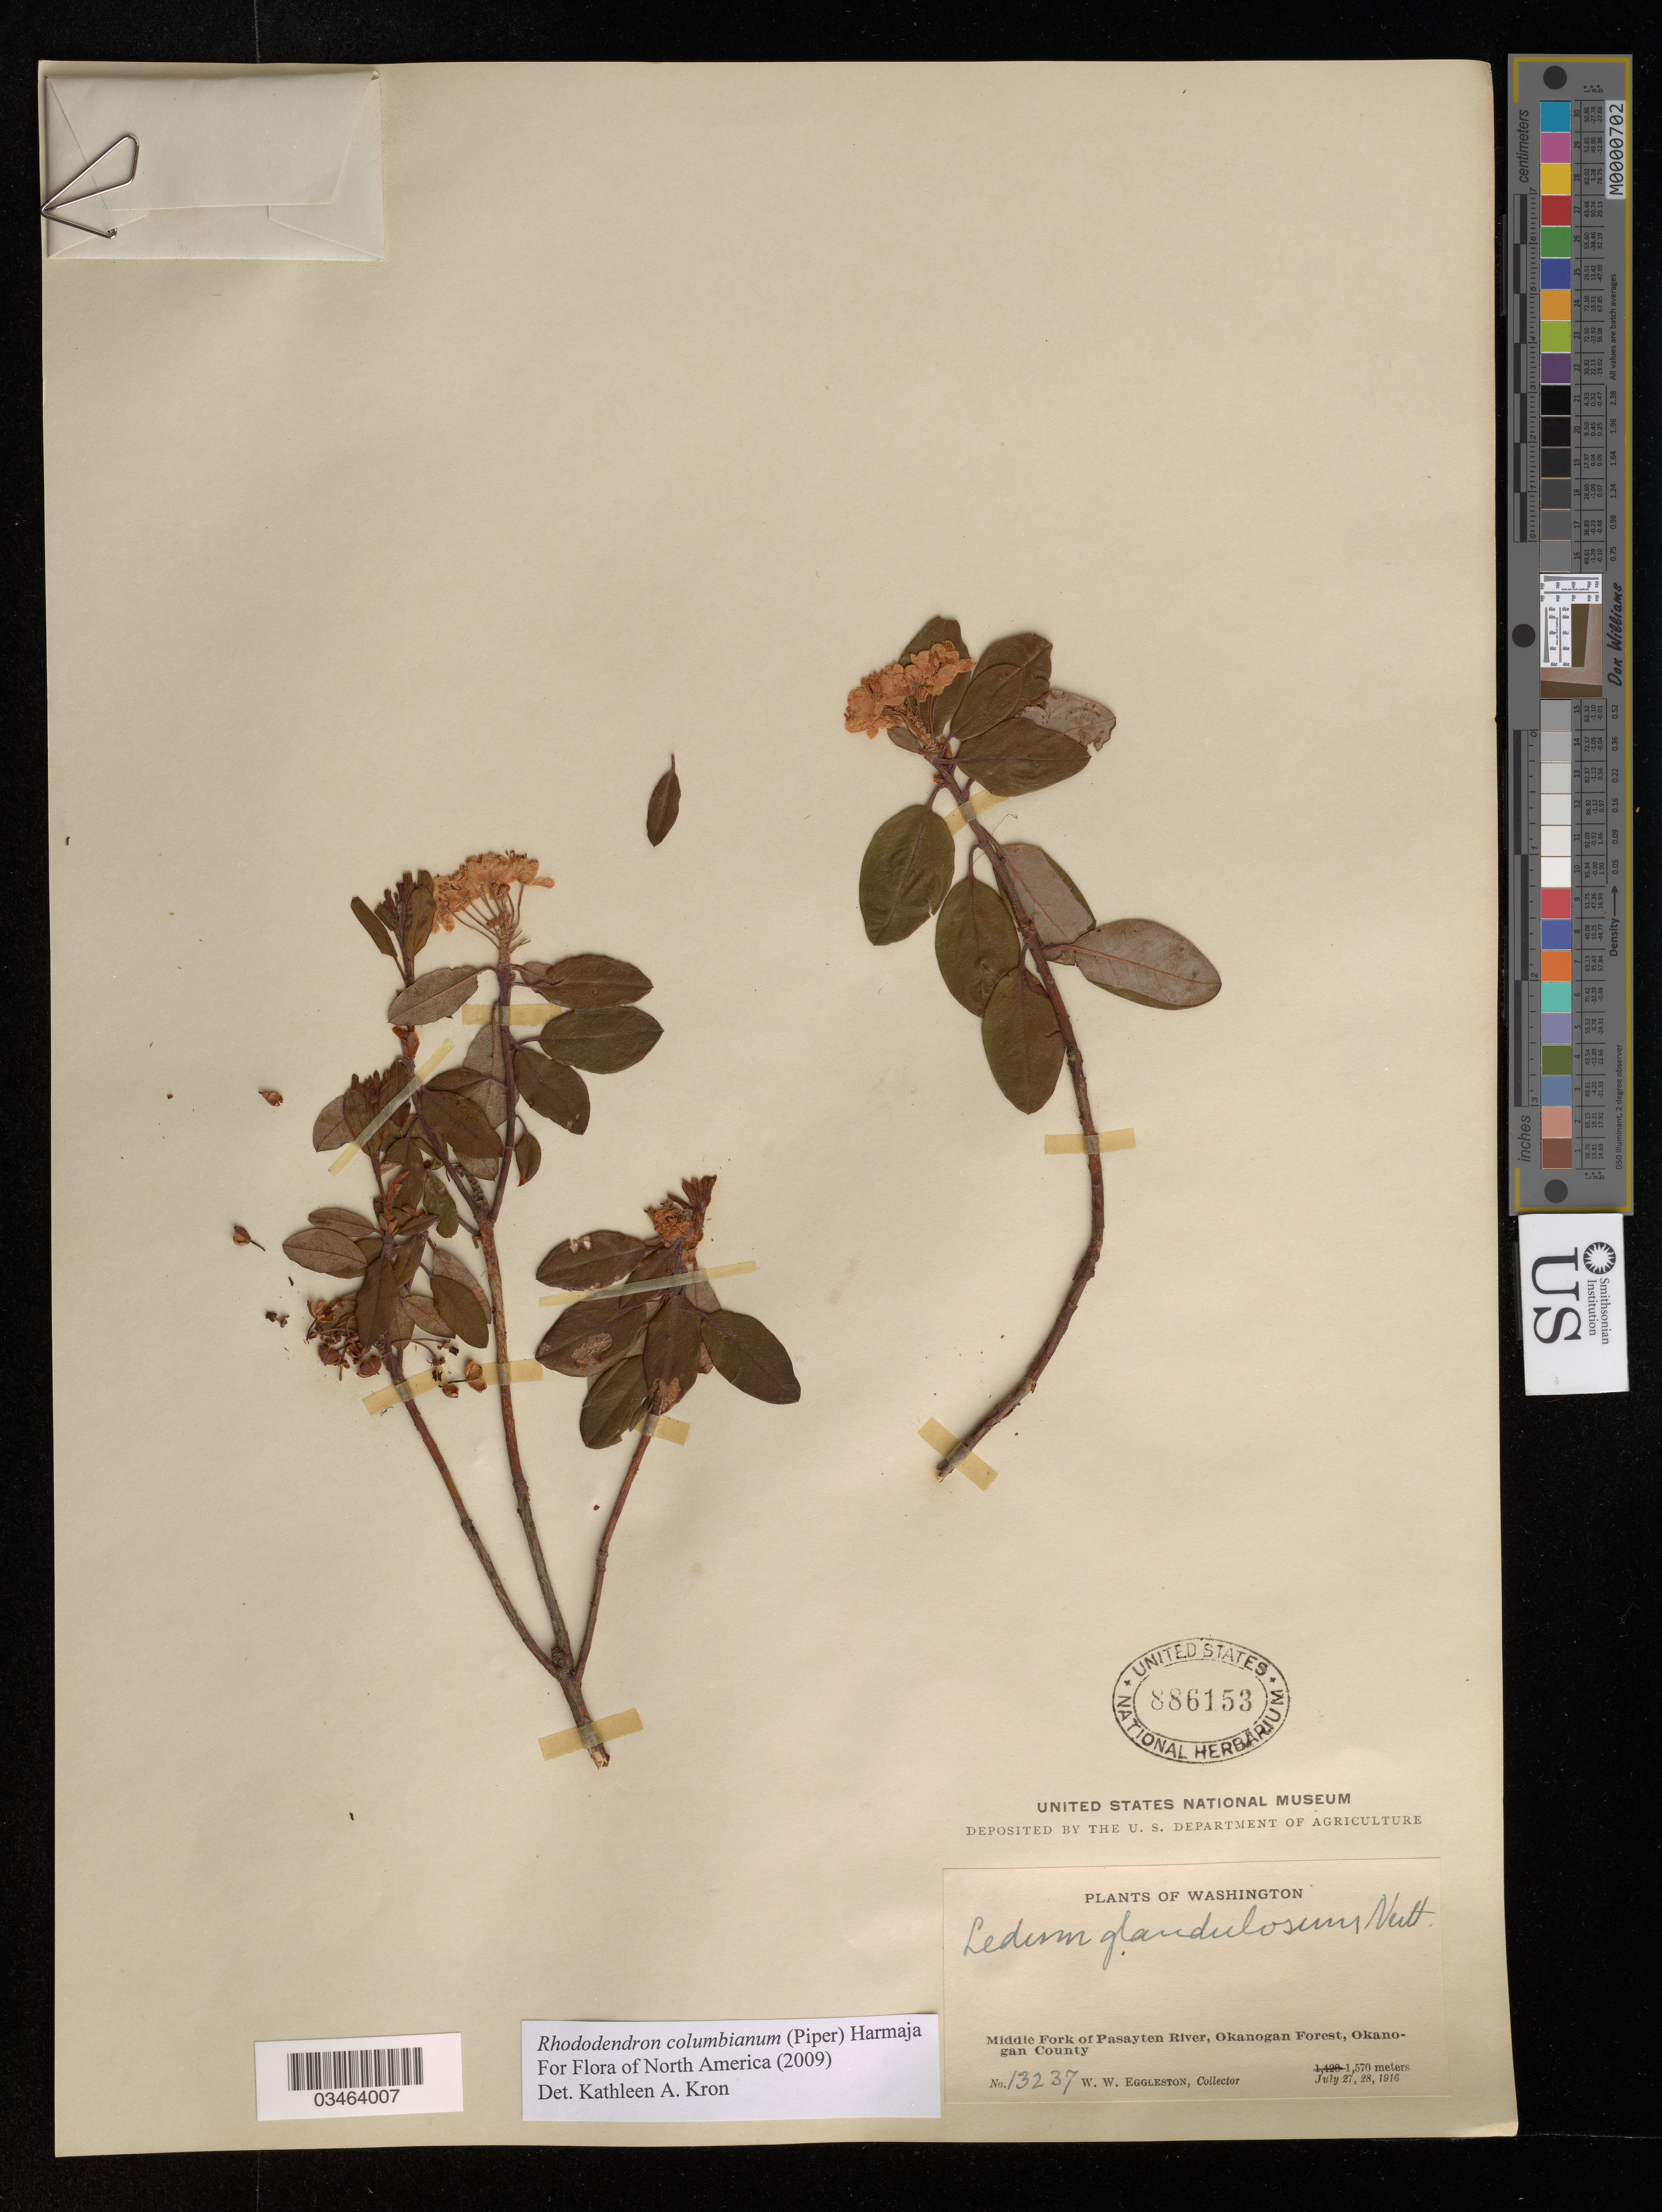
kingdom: Plantae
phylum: Tracheophyta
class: Magnoliopsida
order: Ericales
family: Ericaceae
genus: Rhododendron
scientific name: Rhododendron columbianum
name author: (Piper) Harmaja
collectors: W. W. Eggleston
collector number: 13237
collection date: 1916-07-27/1916-07-28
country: United States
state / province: Washington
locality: Middle Fork of Pasayten River, Okanogan Forest, Okanogan County.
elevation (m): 1570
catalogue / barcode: US 886153